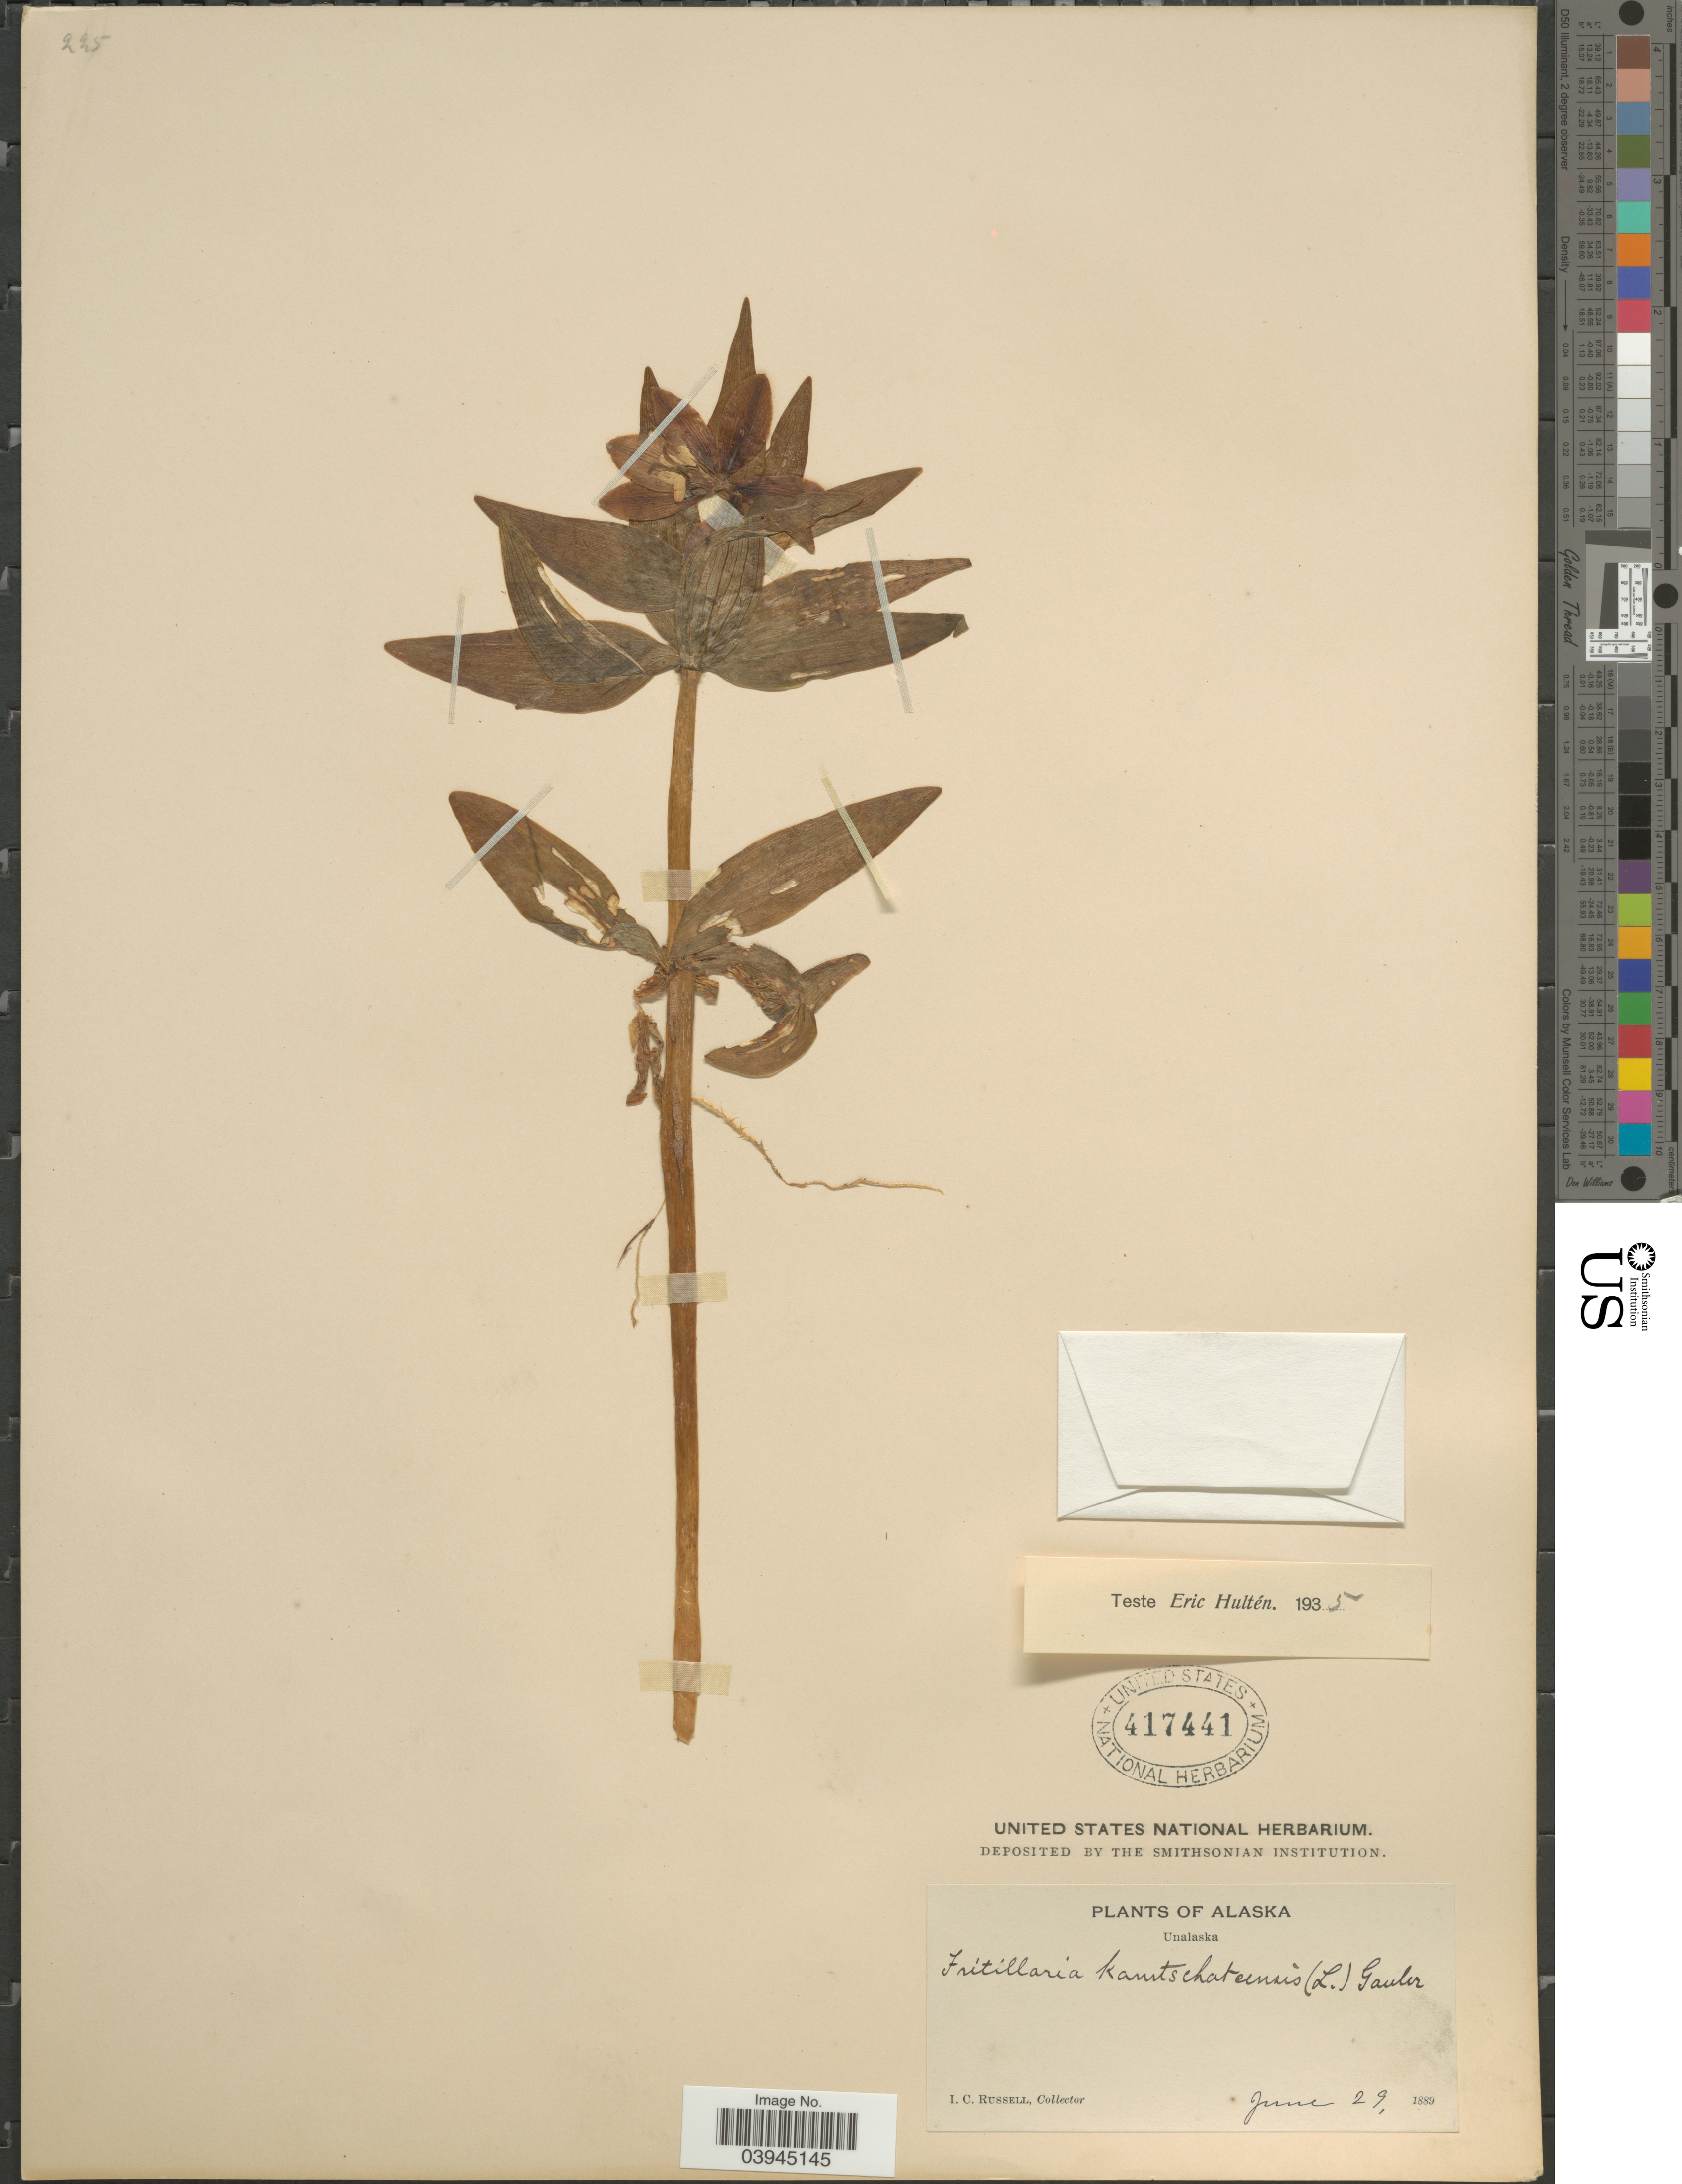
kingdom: Plantae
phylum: Tracheophyta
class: Liliopsida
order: Liliales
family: Liliaceae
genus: Fritillaria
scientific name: Fritillaria camschatcensis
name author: (L.) Ker Gawl.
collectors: I. C. Russell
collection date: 1889-06-29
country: United States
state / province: Alaska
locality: Unalaska.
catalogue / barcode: US 417441